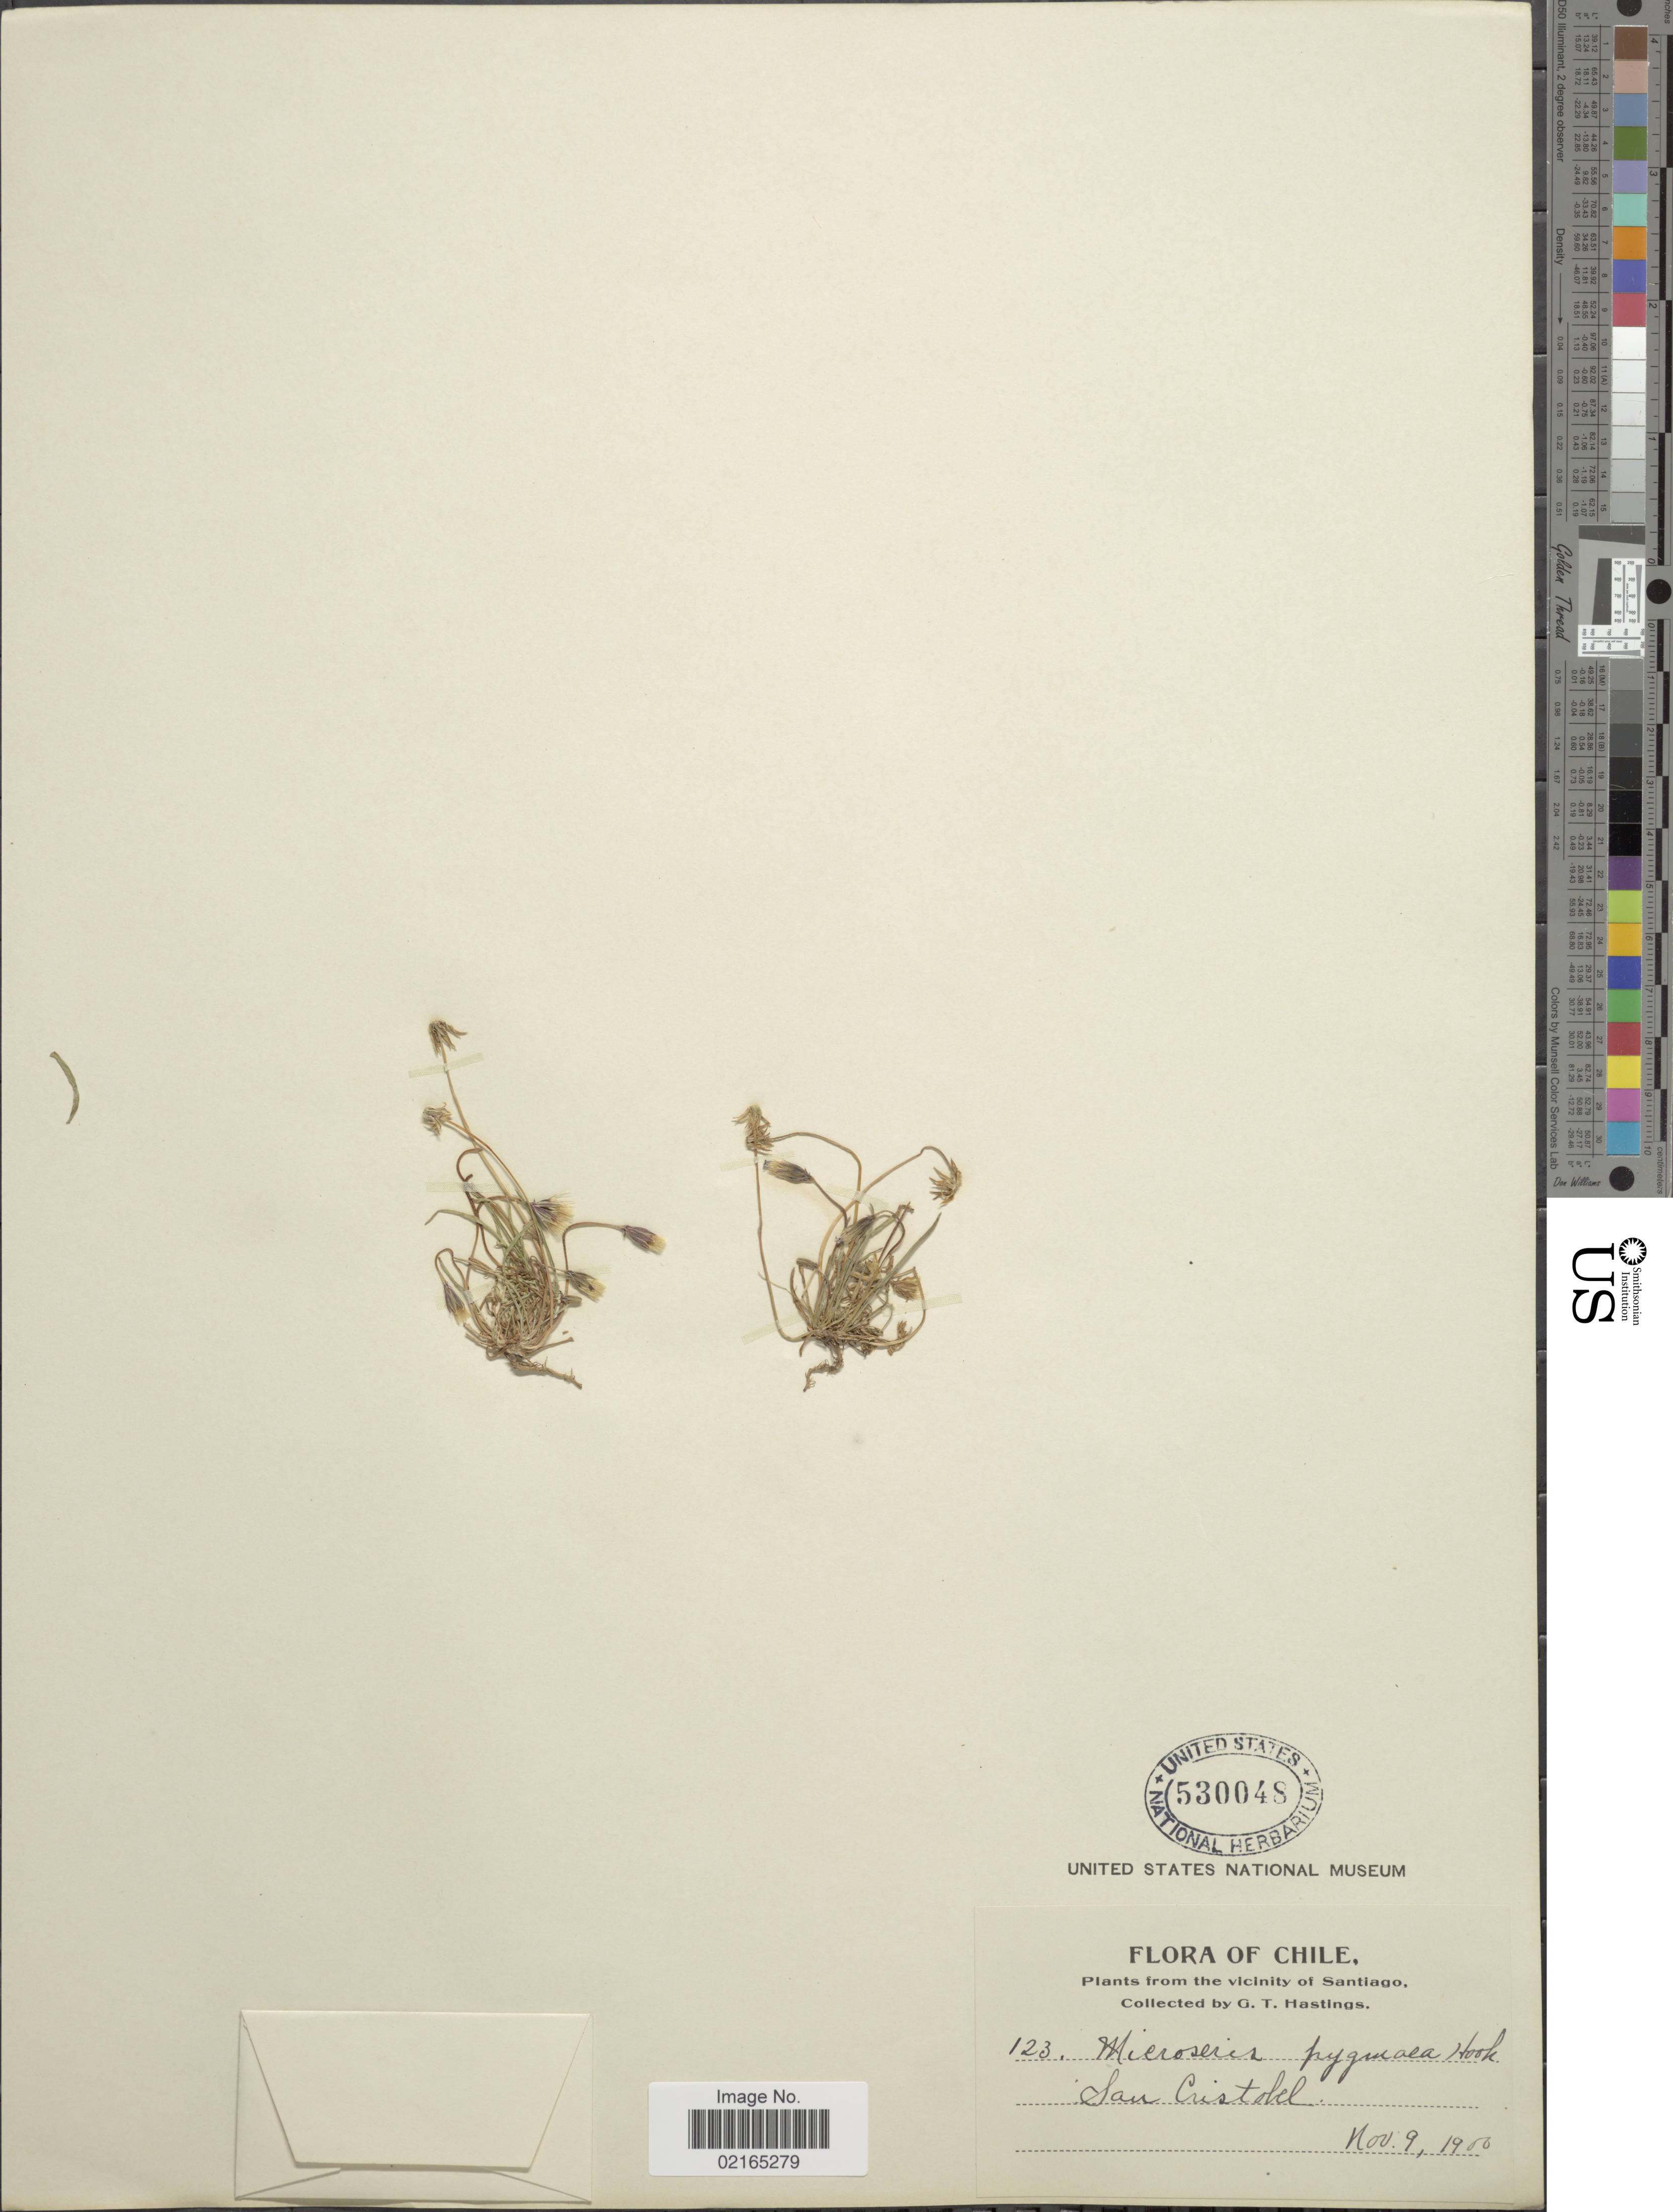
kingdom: Plantae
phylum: Tracheophyta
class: Magnoliopsida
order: Asterales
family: Asteraceae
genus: Microseris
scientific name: Microseris pygmaea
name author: D. Don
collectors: G. Hastings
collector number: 123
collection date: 1900-11-09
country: Chile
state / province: Región Metropolitana (RM)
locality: Vicinity of Santiago, San Cristobel.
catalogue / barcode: US 530048